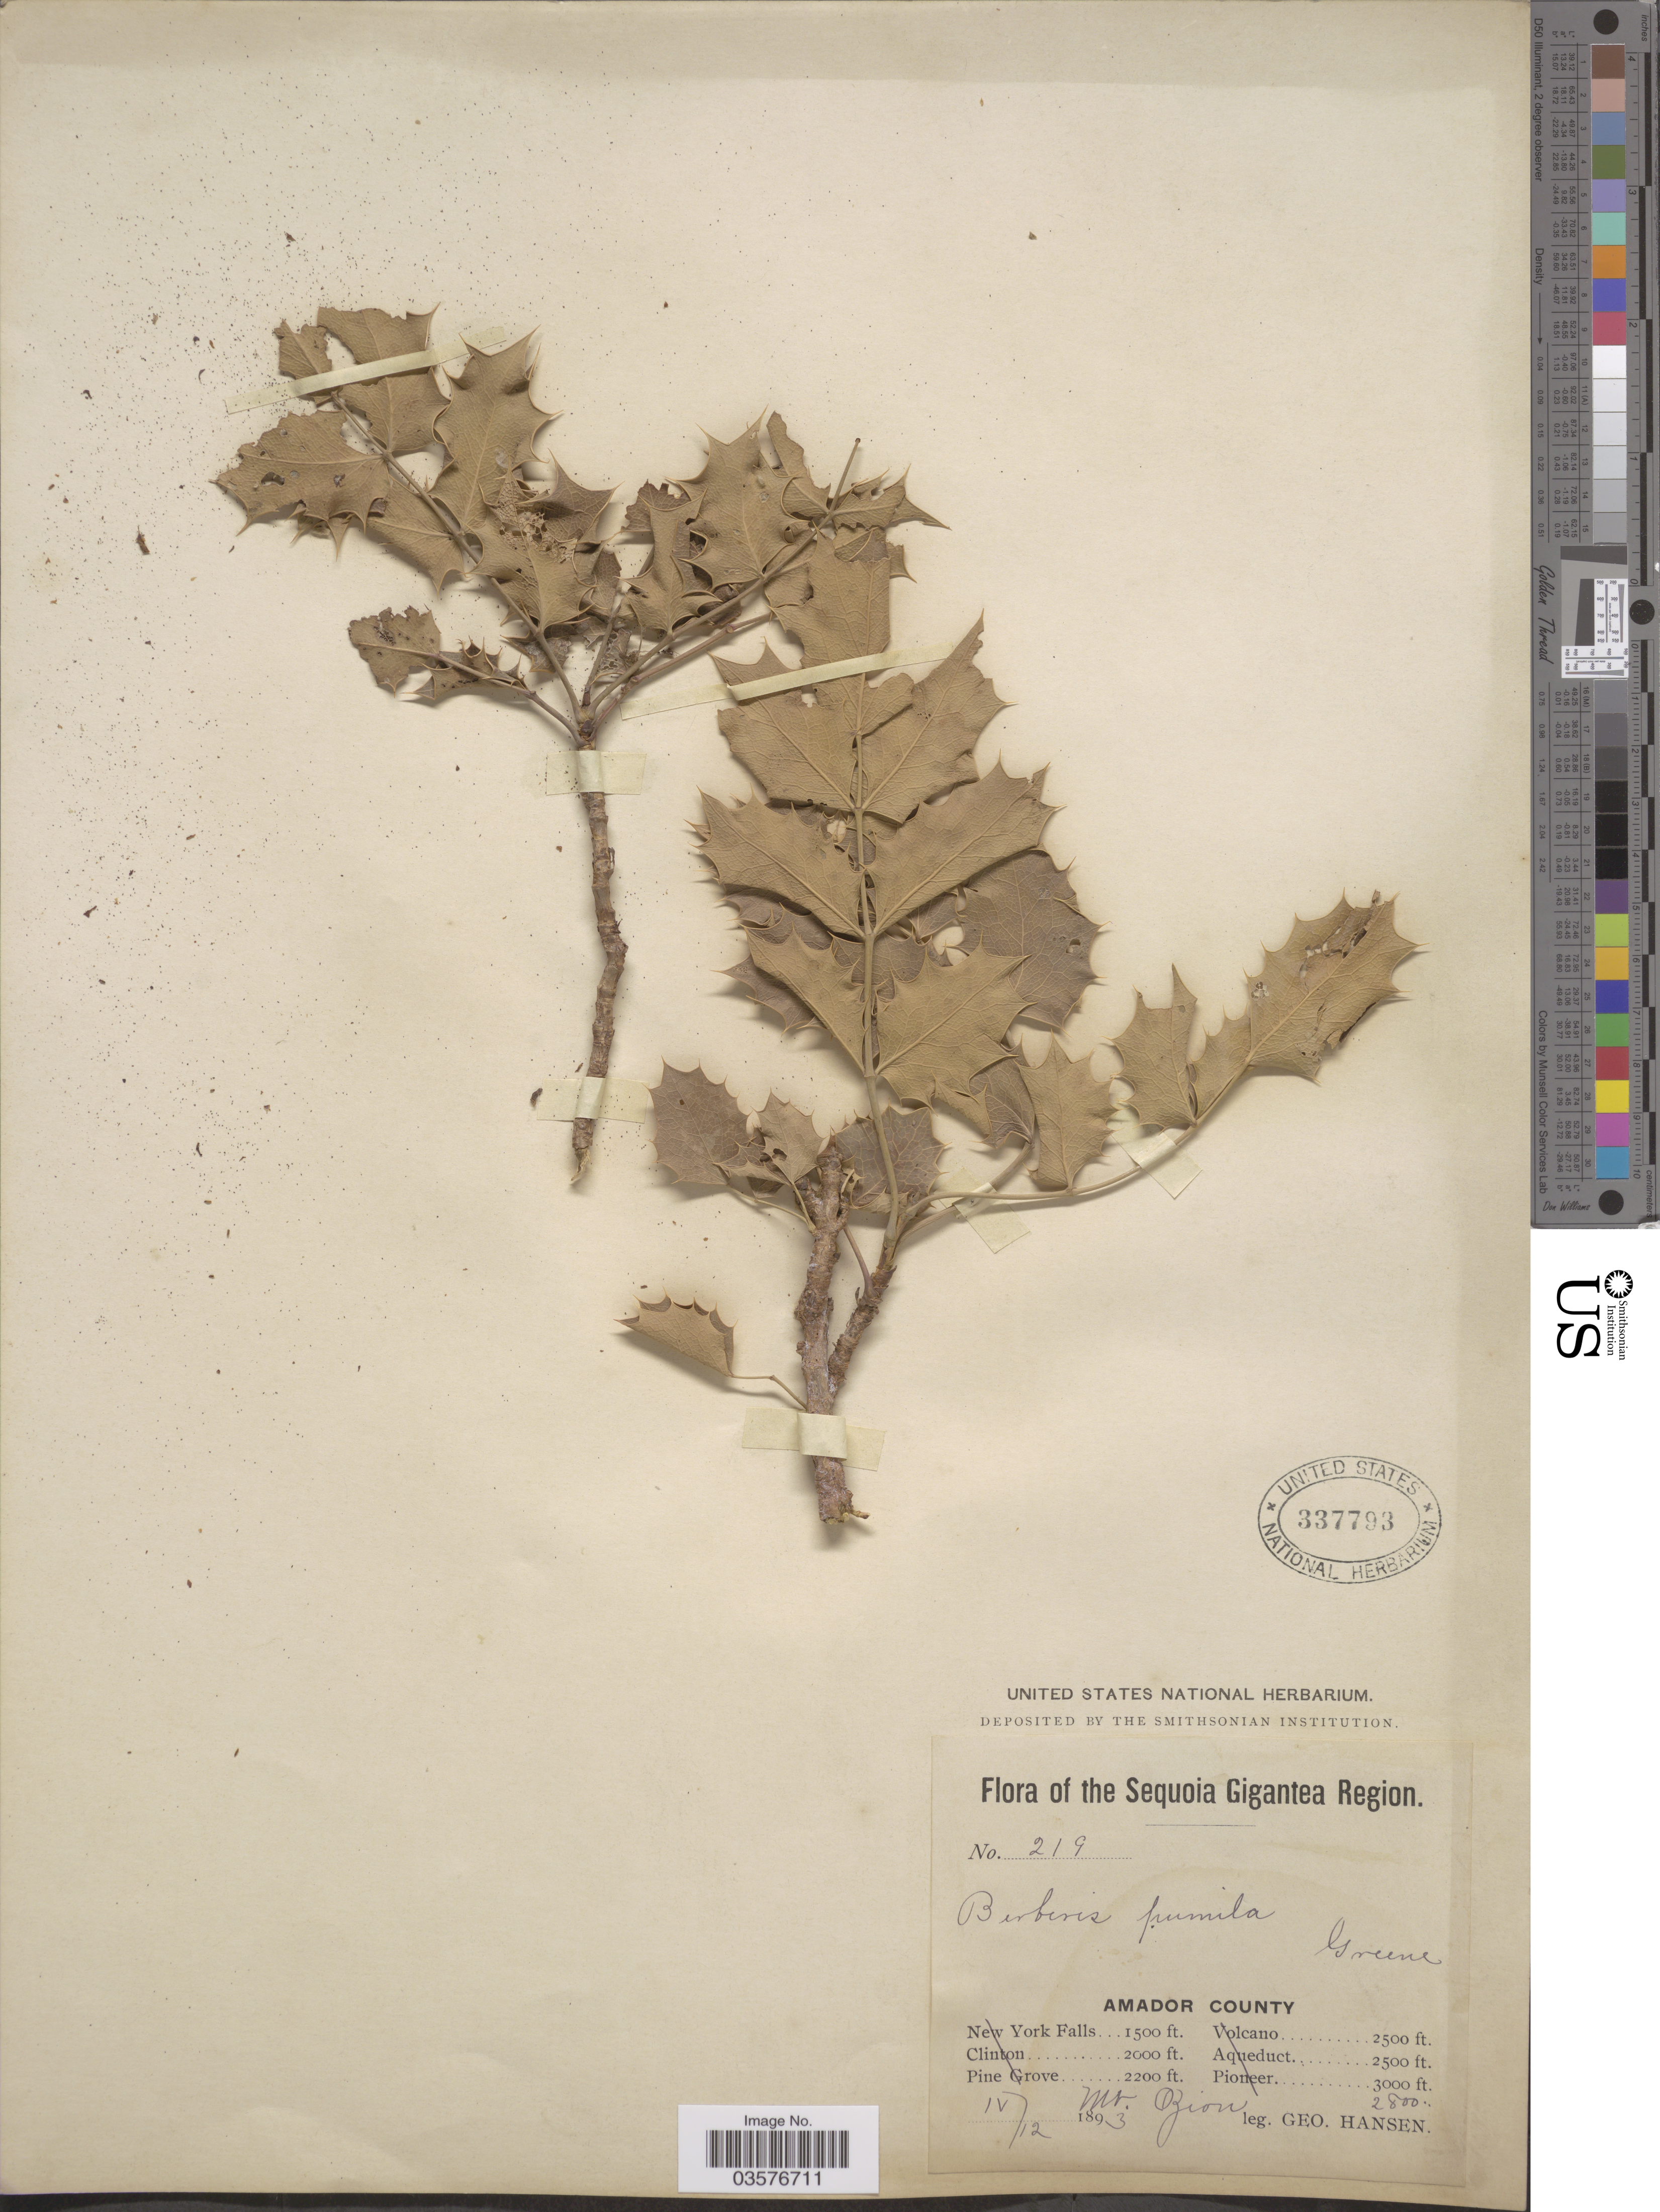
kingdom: Plantae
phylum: Tracheophyta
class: Magnoliopsida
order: Ranunculales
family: Berberidaceae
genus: Mahonia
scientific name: Mahonia pumila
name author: (Greene) Fedde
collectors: G. Hansen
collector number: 219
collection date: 1893-04-12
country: United States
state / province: California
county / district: Amador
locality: The Sequoia Gigantea Region. Amador County. Mt. Zion.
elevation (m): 853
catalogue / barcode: US 337793